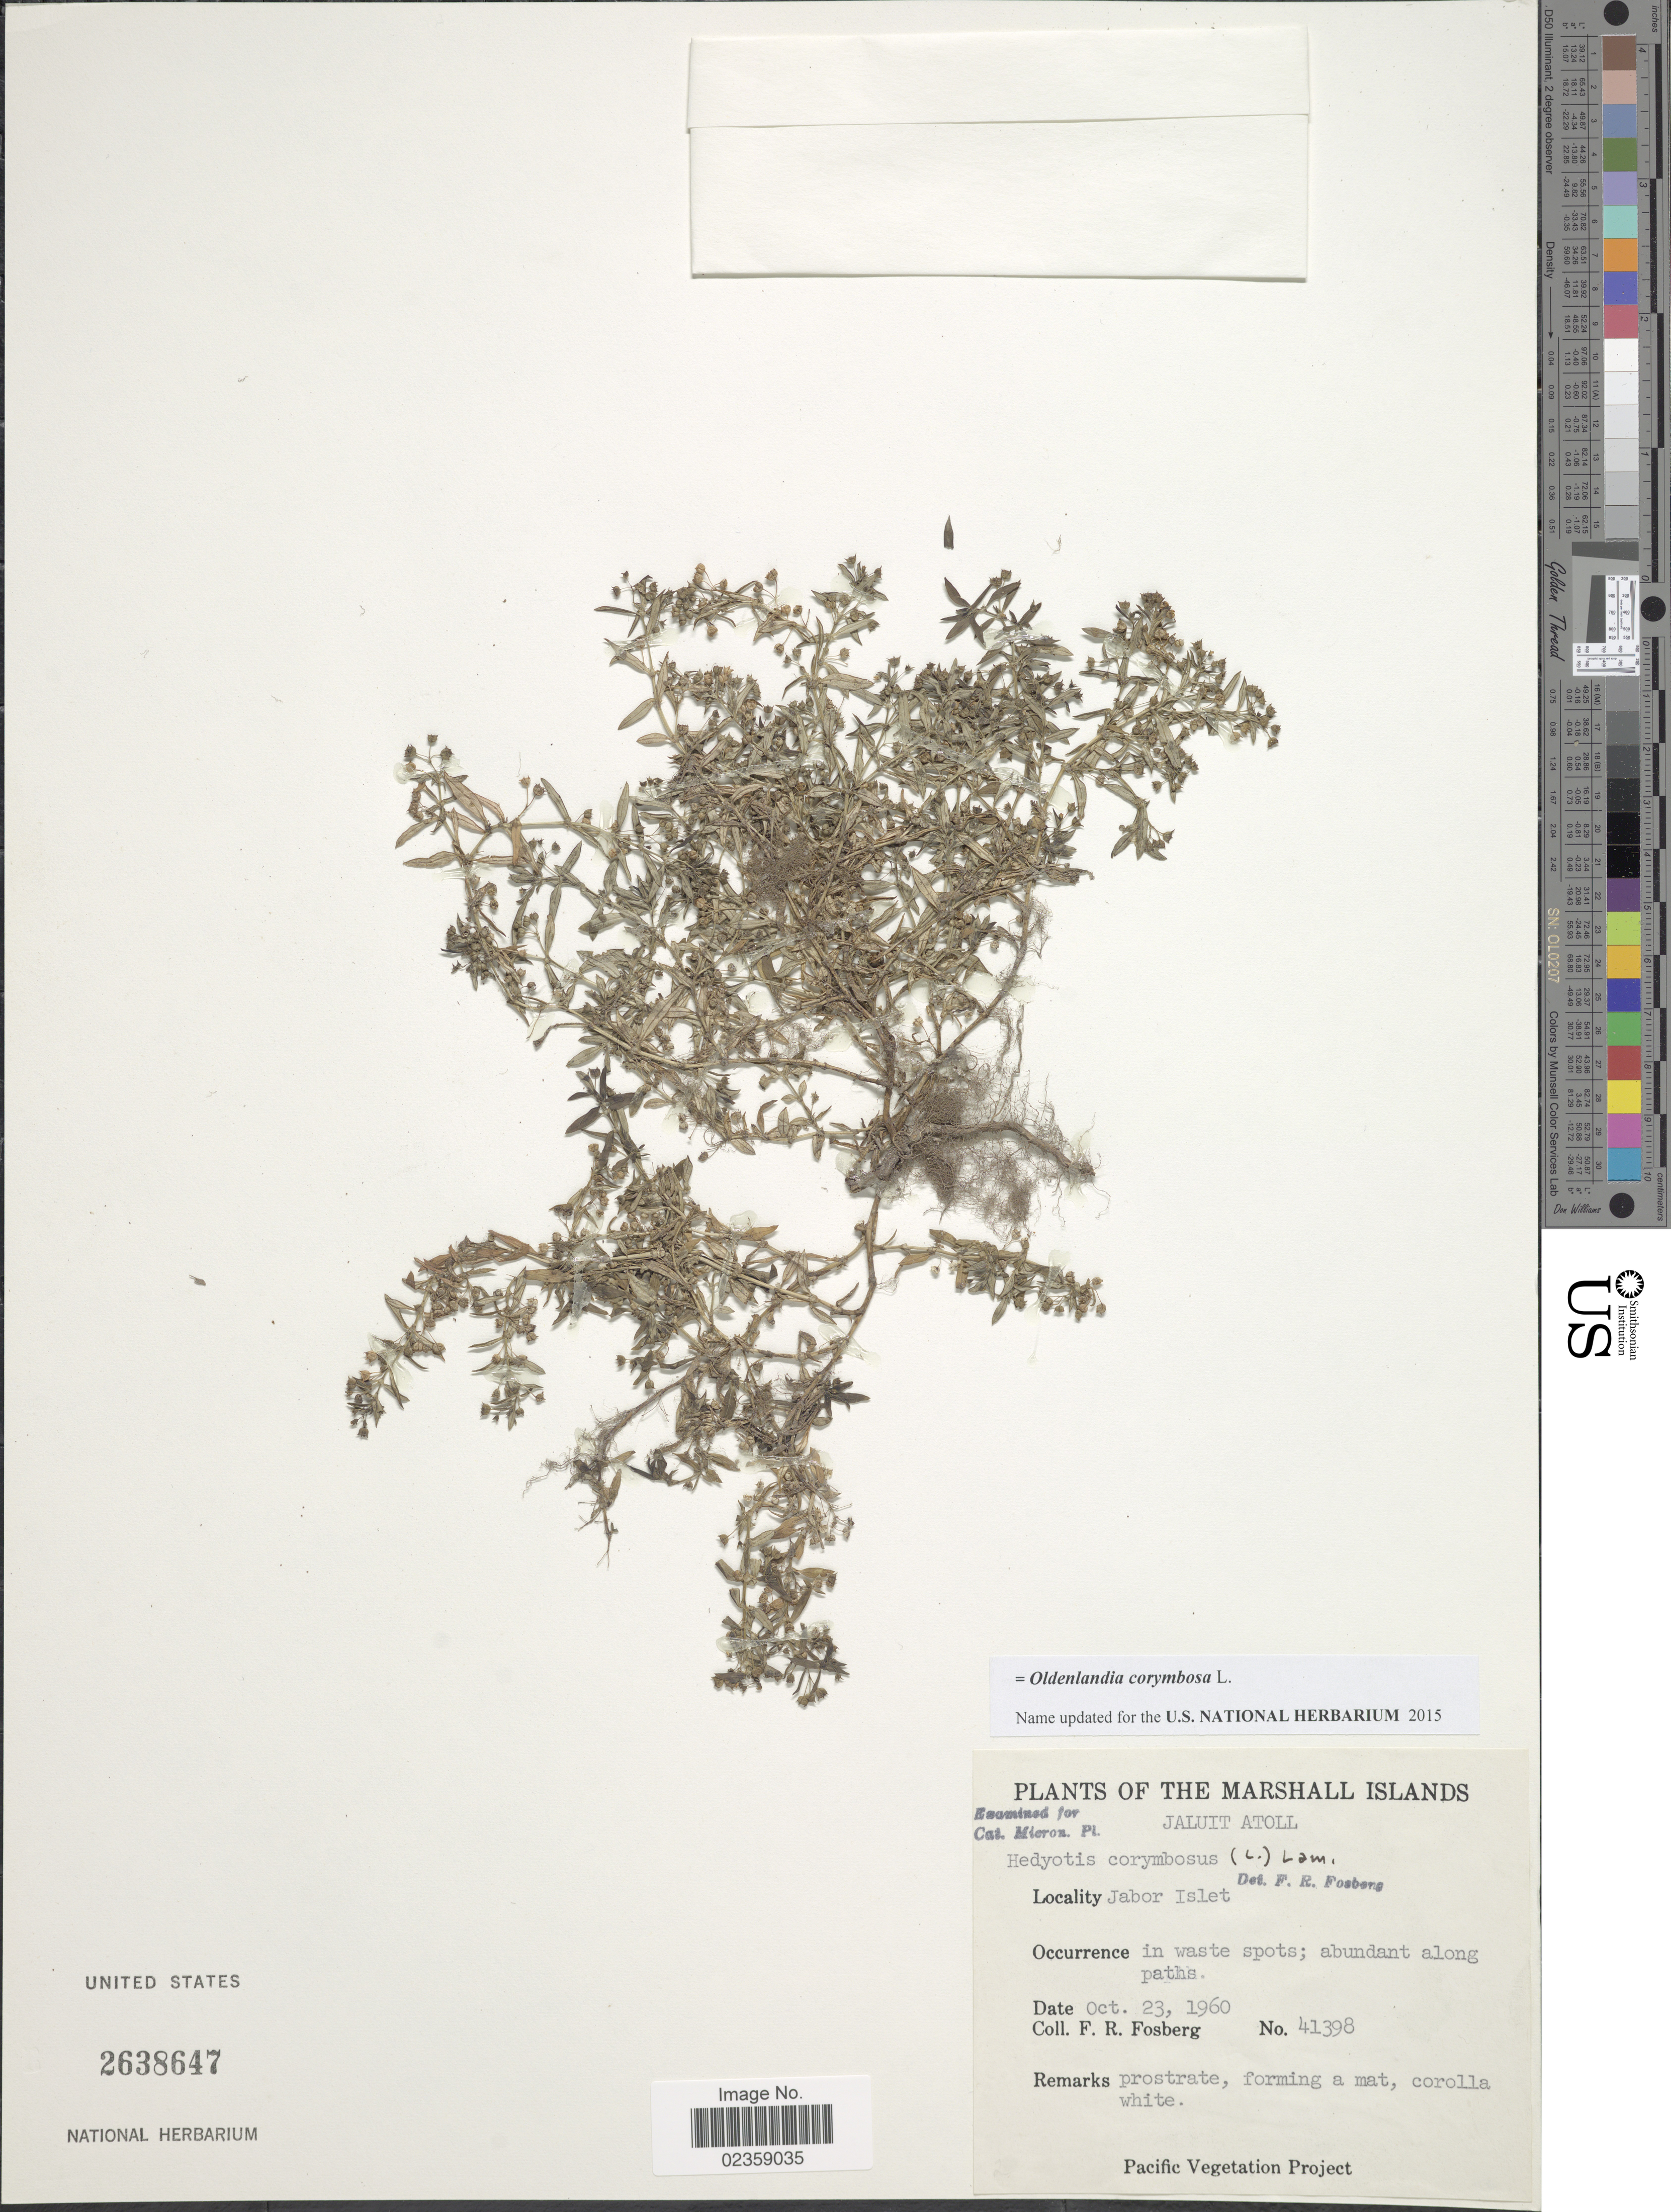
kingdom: Plantae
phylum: Tracheophyta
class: Magnoliopsida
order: Gentianales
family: Rubiaceae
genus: Oldenlandia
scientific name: Oldenlandia corymbosa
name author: L.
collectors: F. R. Fosberg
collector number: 41398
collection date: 1960-10-23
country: Marshall Islands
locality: Jaluit Atoll. Jabor Islet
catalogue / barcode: US 2638647